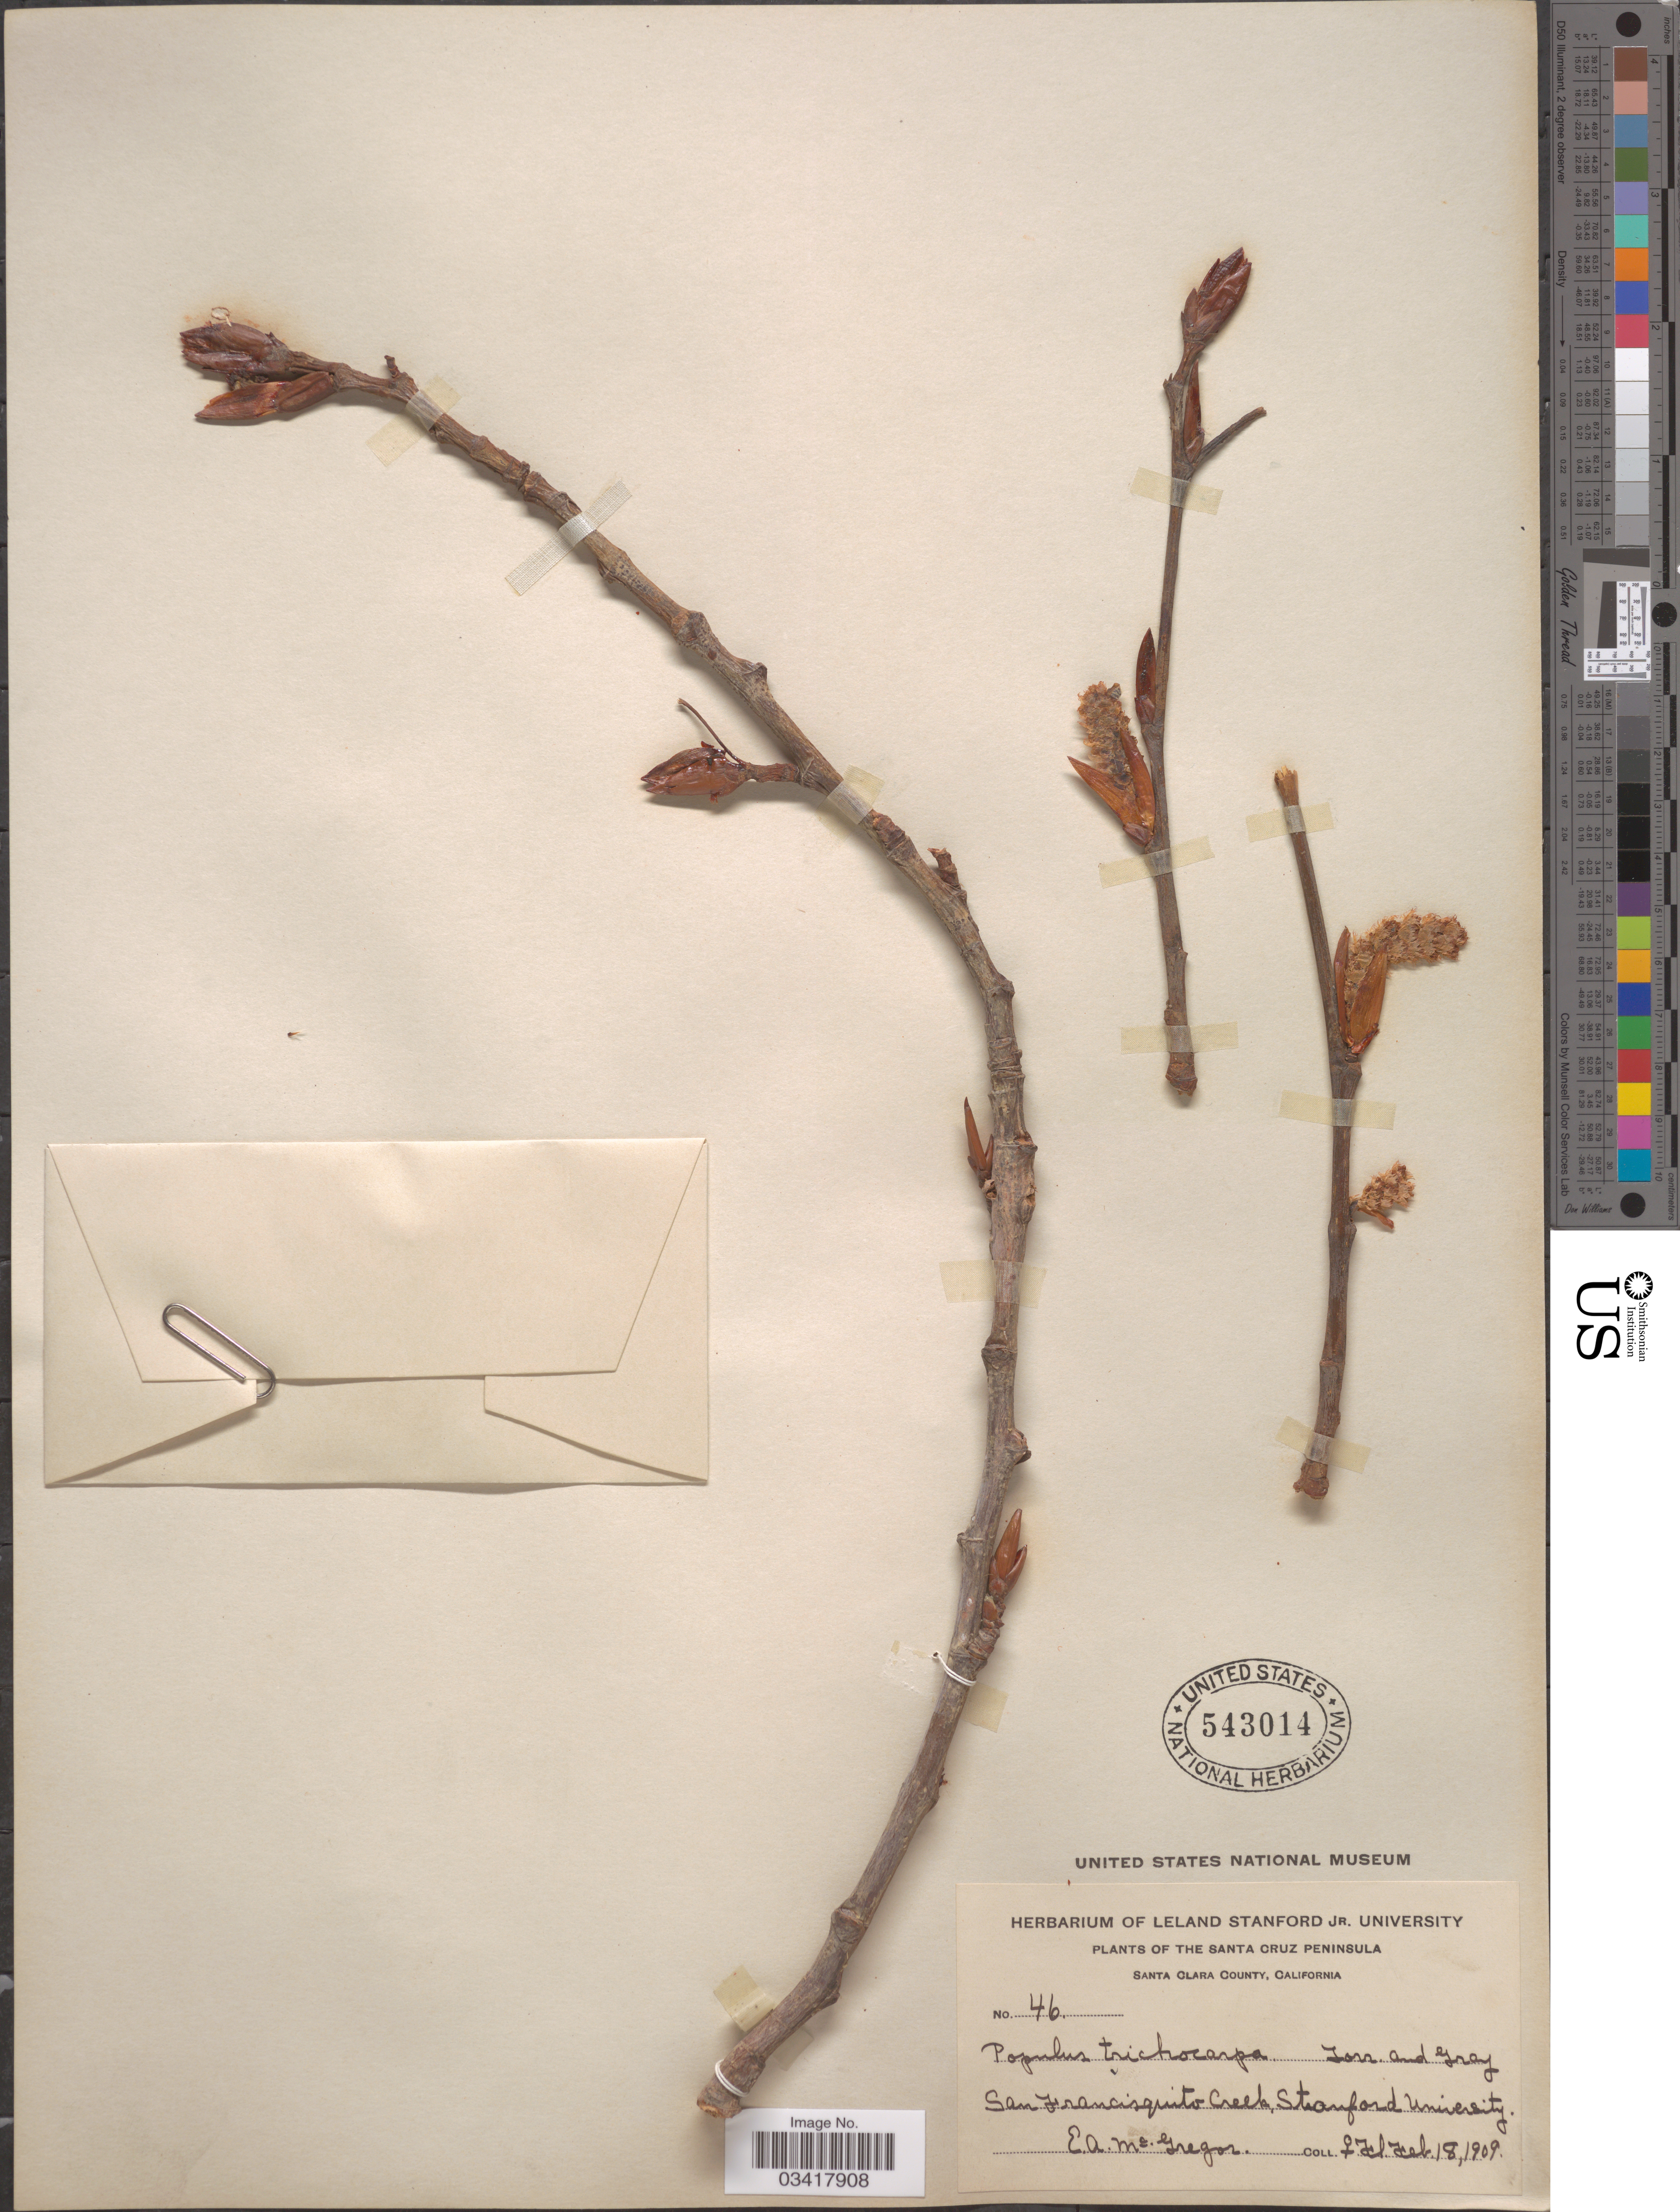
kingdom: Plantae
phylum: Tracheophyta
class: Magnoliopsida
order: Malpighiales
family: Salicaceae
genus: Populus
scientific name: Populus trichocarpa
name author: Torr. & A. Gray ex W. Hook.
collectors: E. A. McGregor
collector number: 46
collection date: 1909-02-18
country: United States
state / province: California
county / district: Santa Clara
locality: Santa Cruz Peninsula. Santa Clara County. San Francisquito Creek, Stanford University.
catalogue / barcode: US 543014